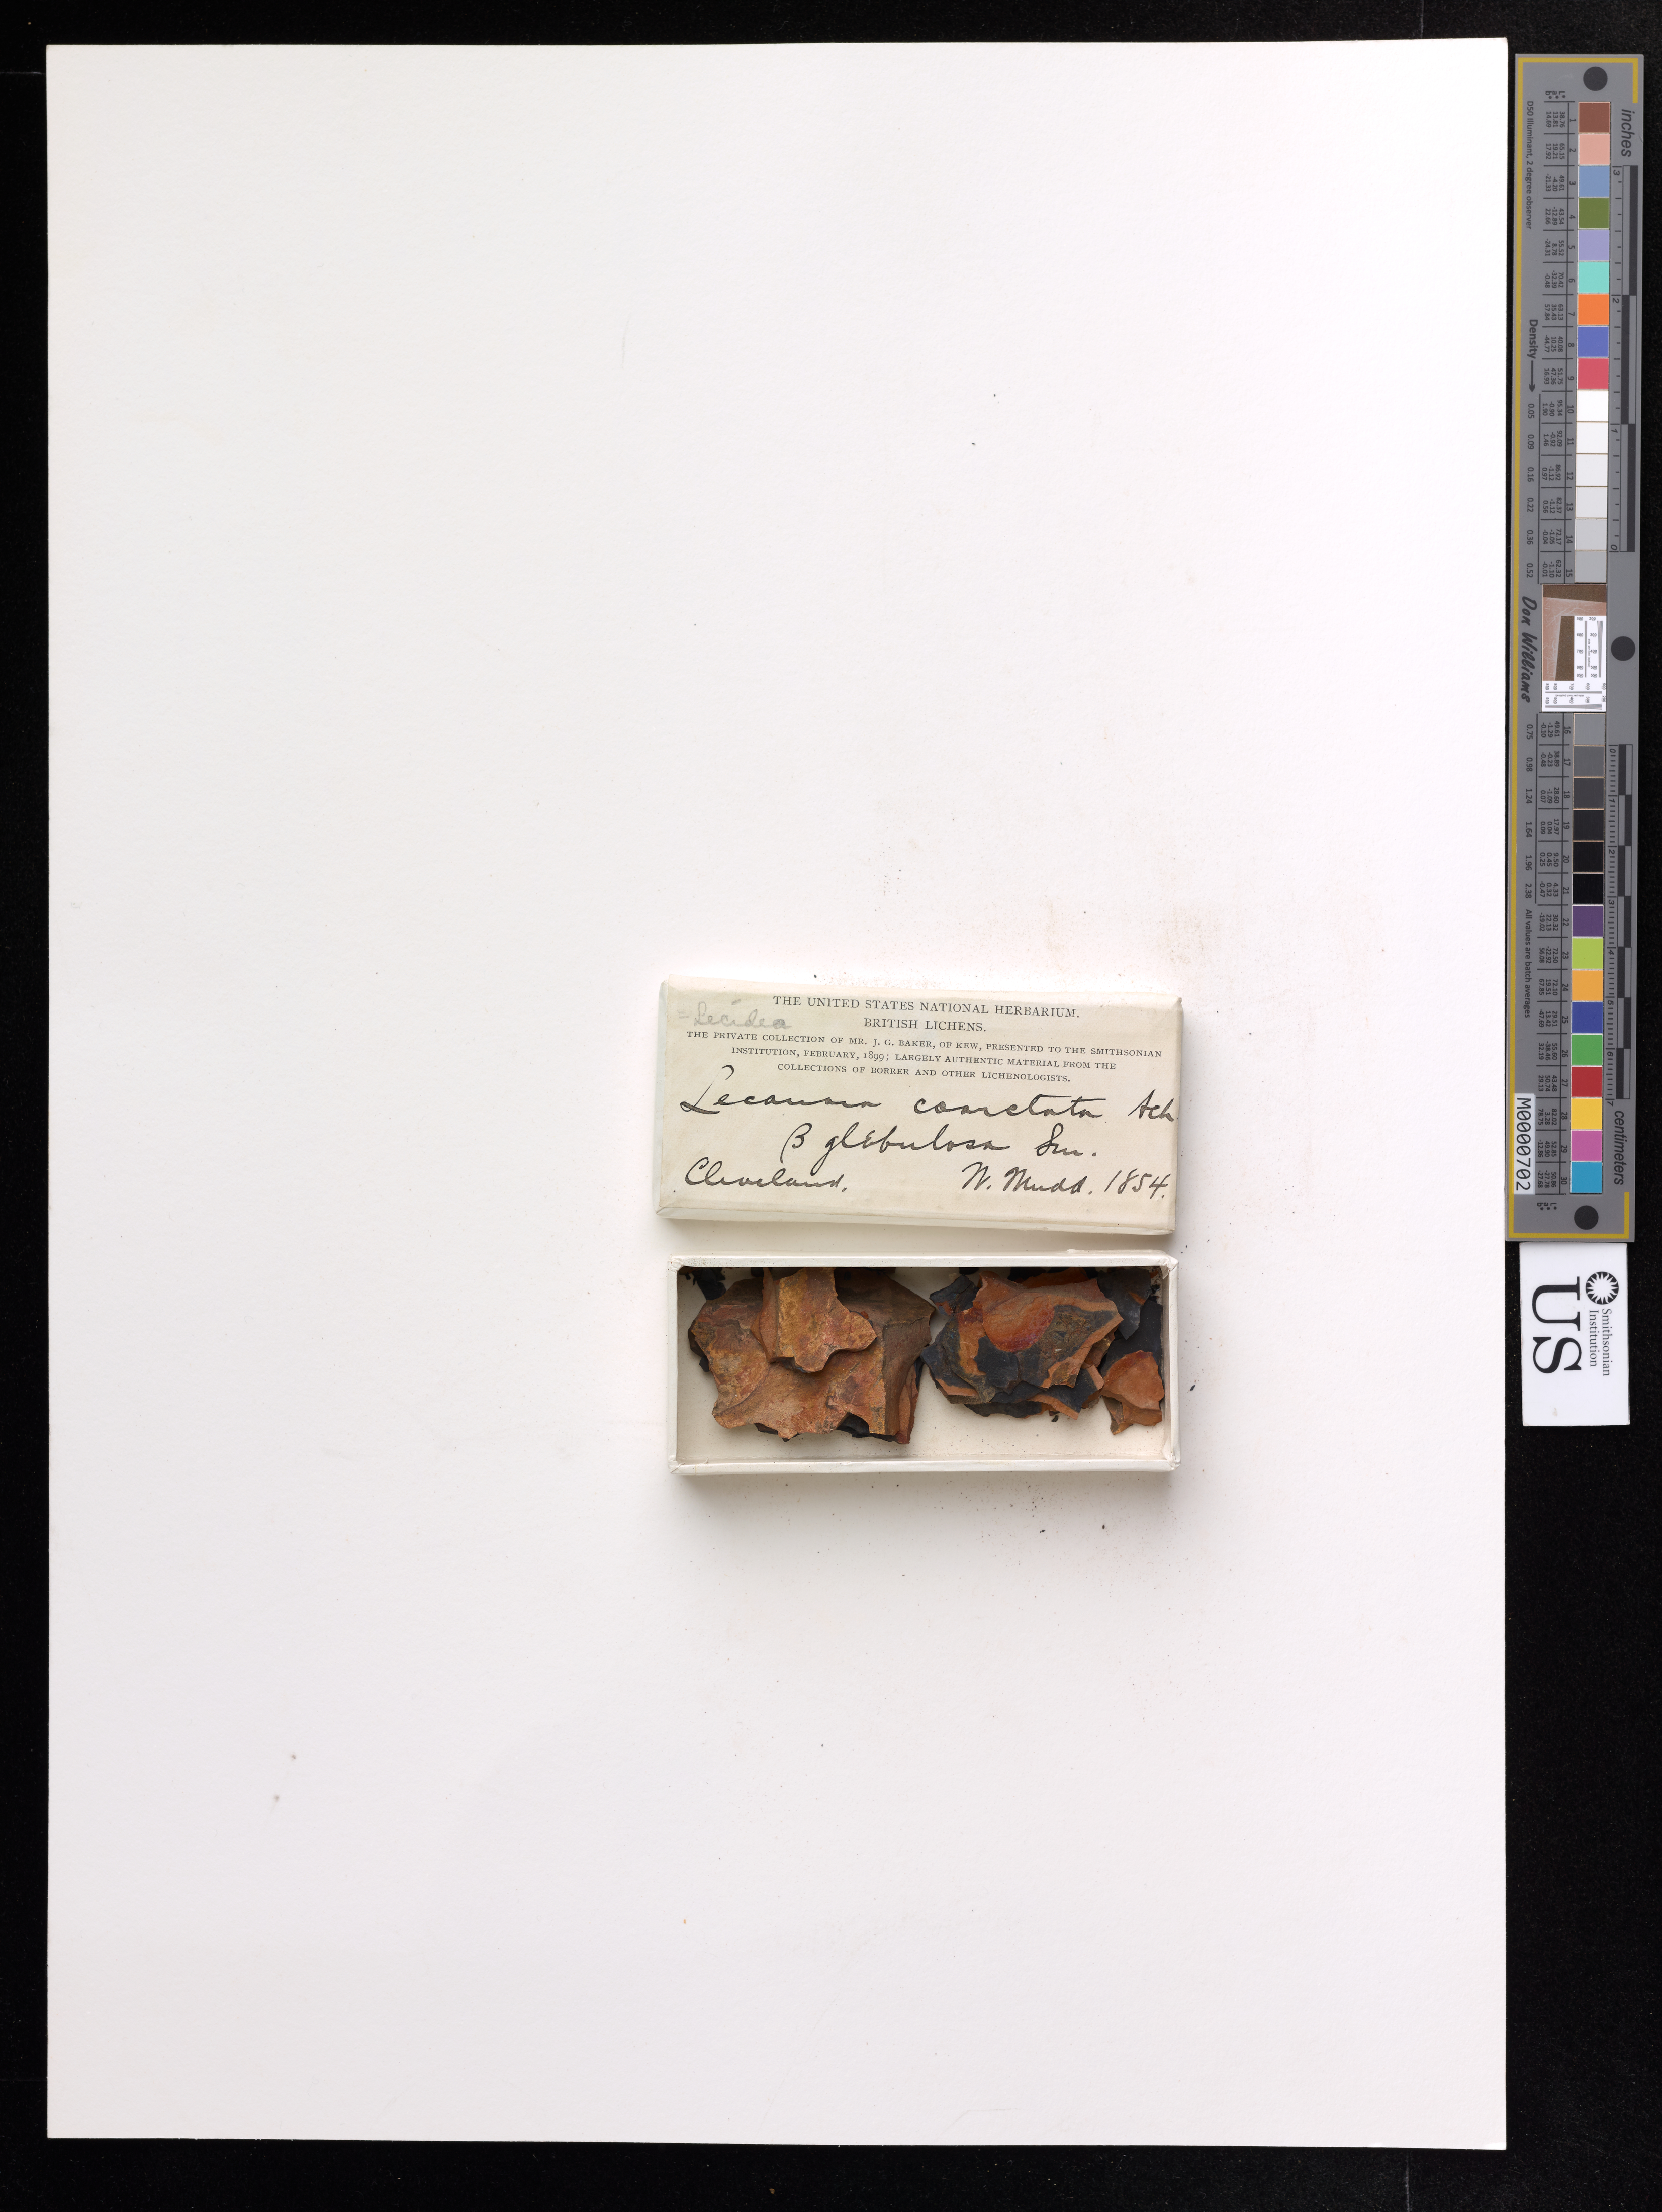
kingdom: Fungi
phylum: Ascomycota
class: Lecanoromycetes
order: Baeomycetales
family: Trapeliaceae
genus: Trapelia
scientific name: Trapelia coarctata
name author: (Small) M. Choisy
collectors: W. Mudd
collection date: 1854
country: United Kingdom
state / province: England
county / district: Redcar and Cleveland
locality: Cleveland